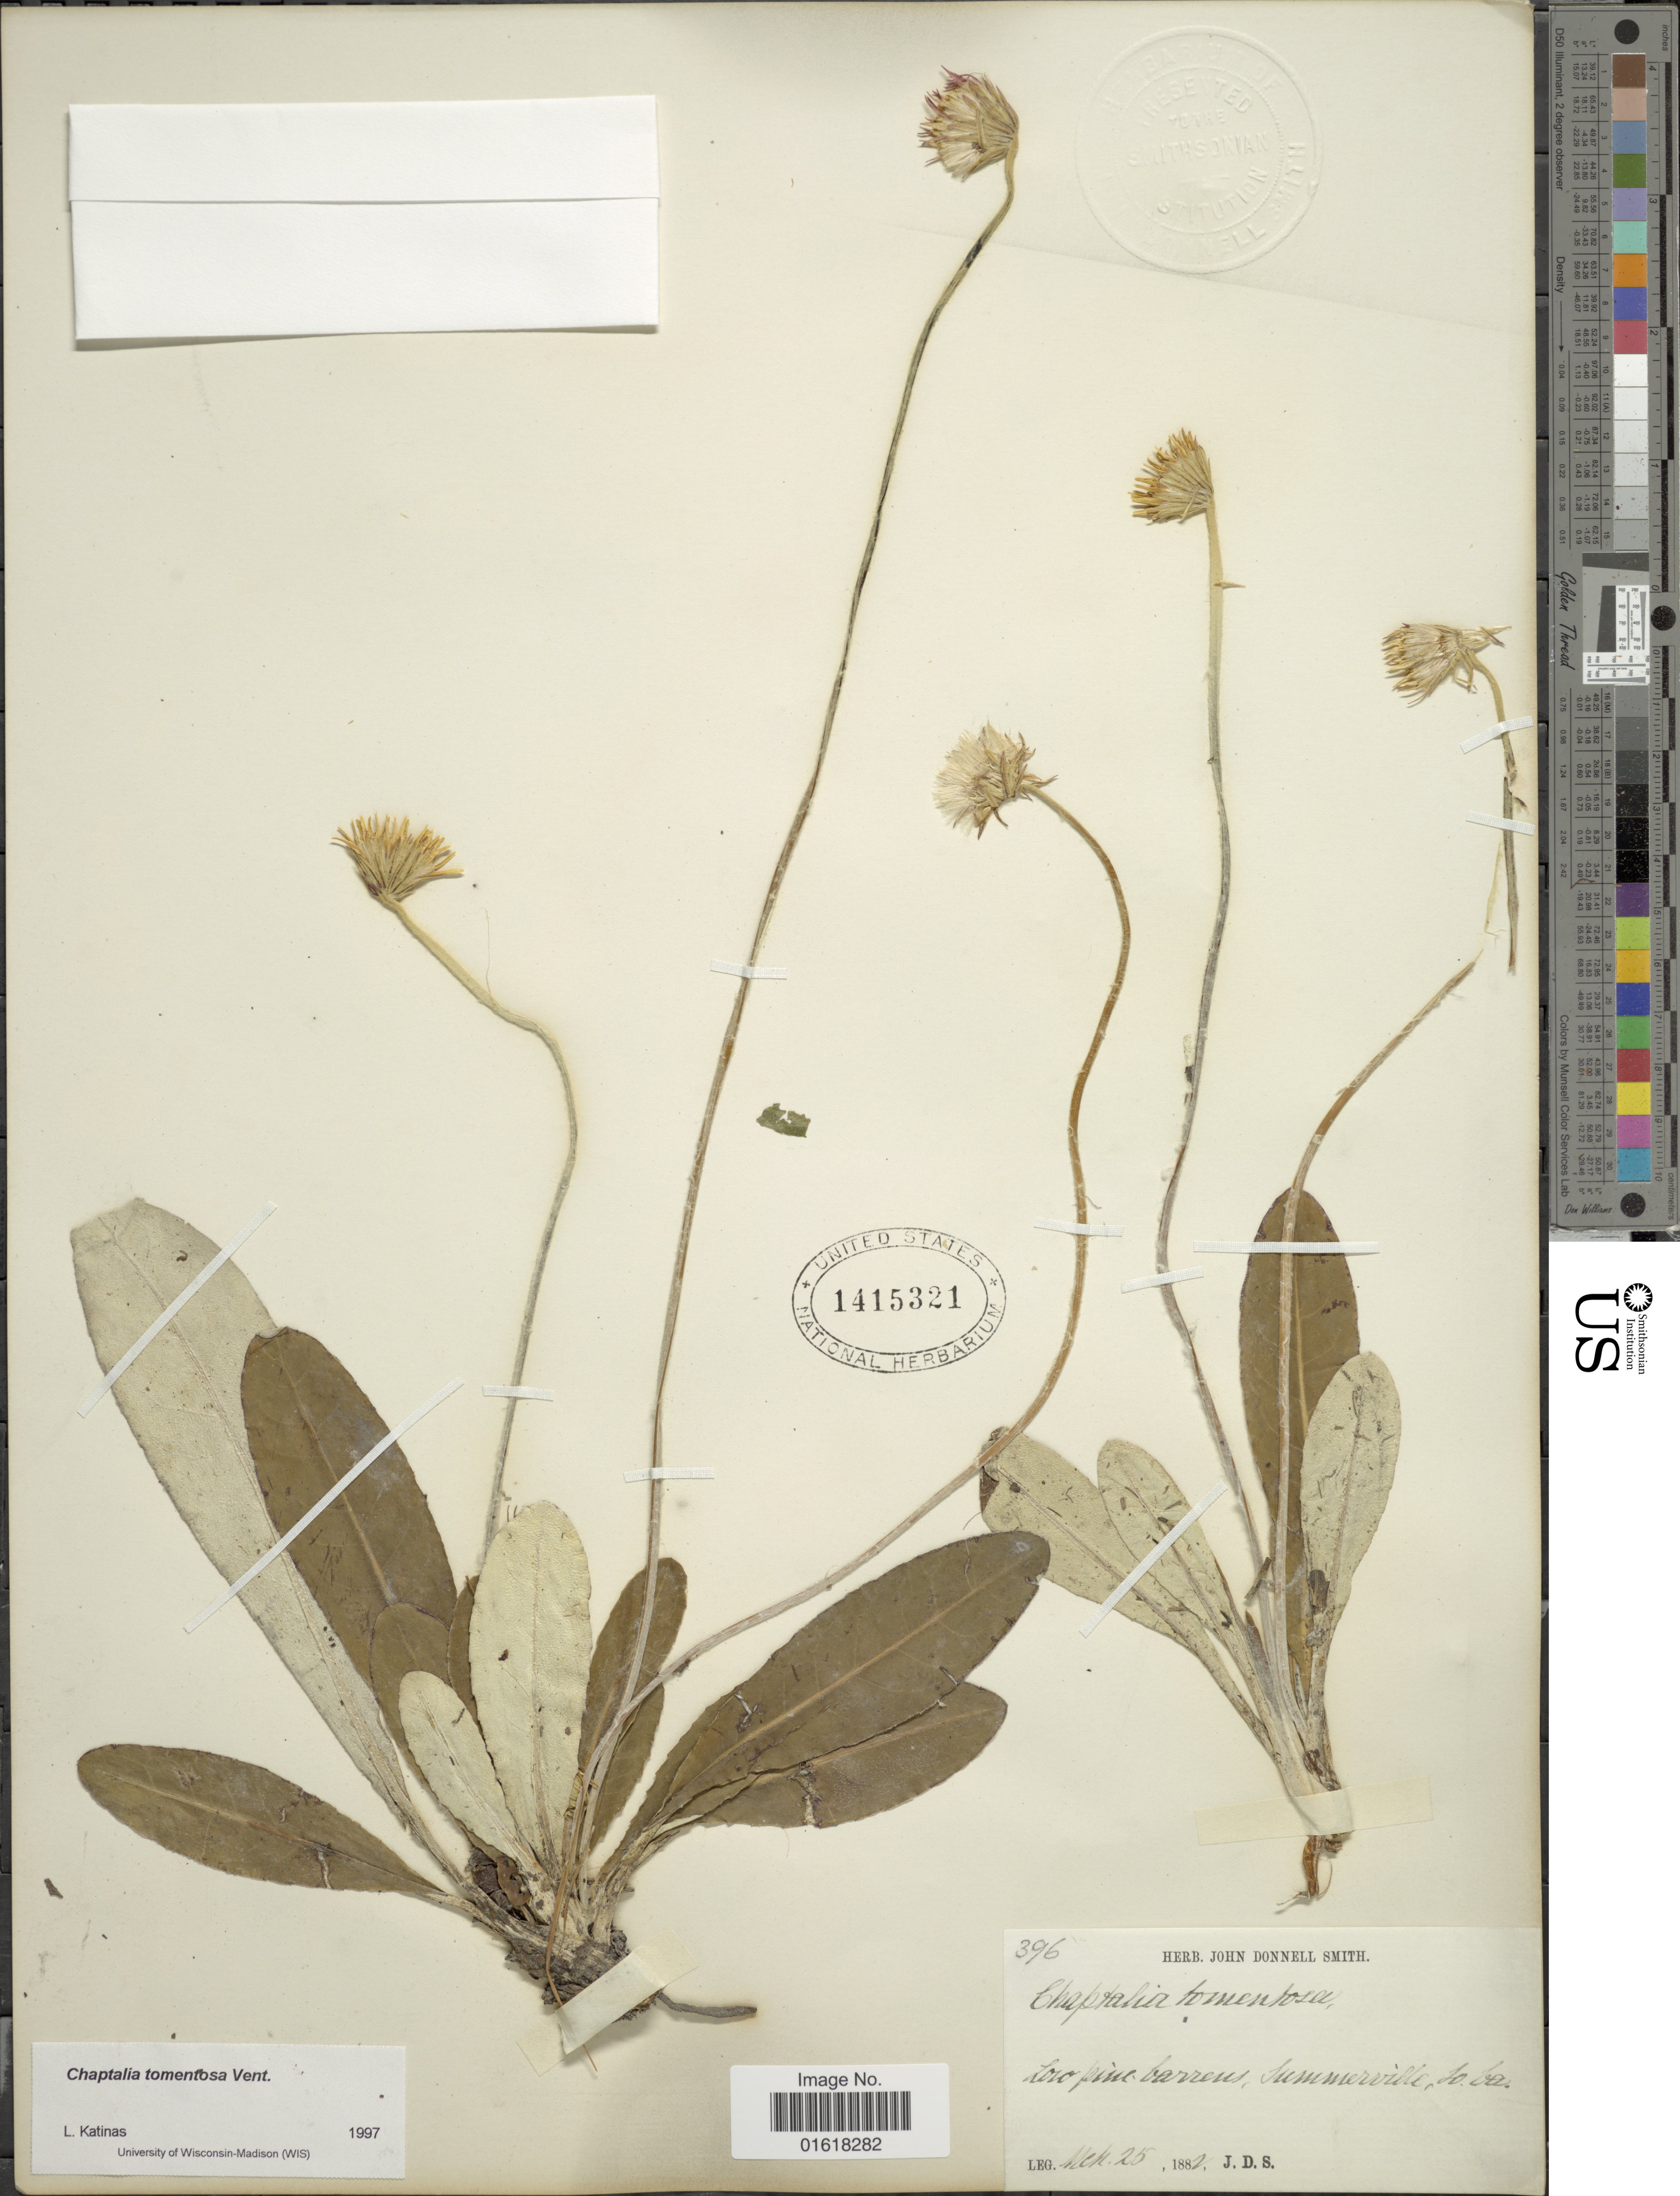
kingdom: Plantae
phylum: Tracheophyta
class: Magnoliopsida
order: Asterales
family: Asteraceae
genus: Chaptalia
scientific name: Chaptalia tomentosa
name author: Vent.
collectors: J. Donnell Smith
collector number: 396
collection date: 1882-03-25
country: United States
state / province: South Carolina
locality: Loco pine barrens, Summerville, So. Ca.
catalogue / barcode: US 1415321